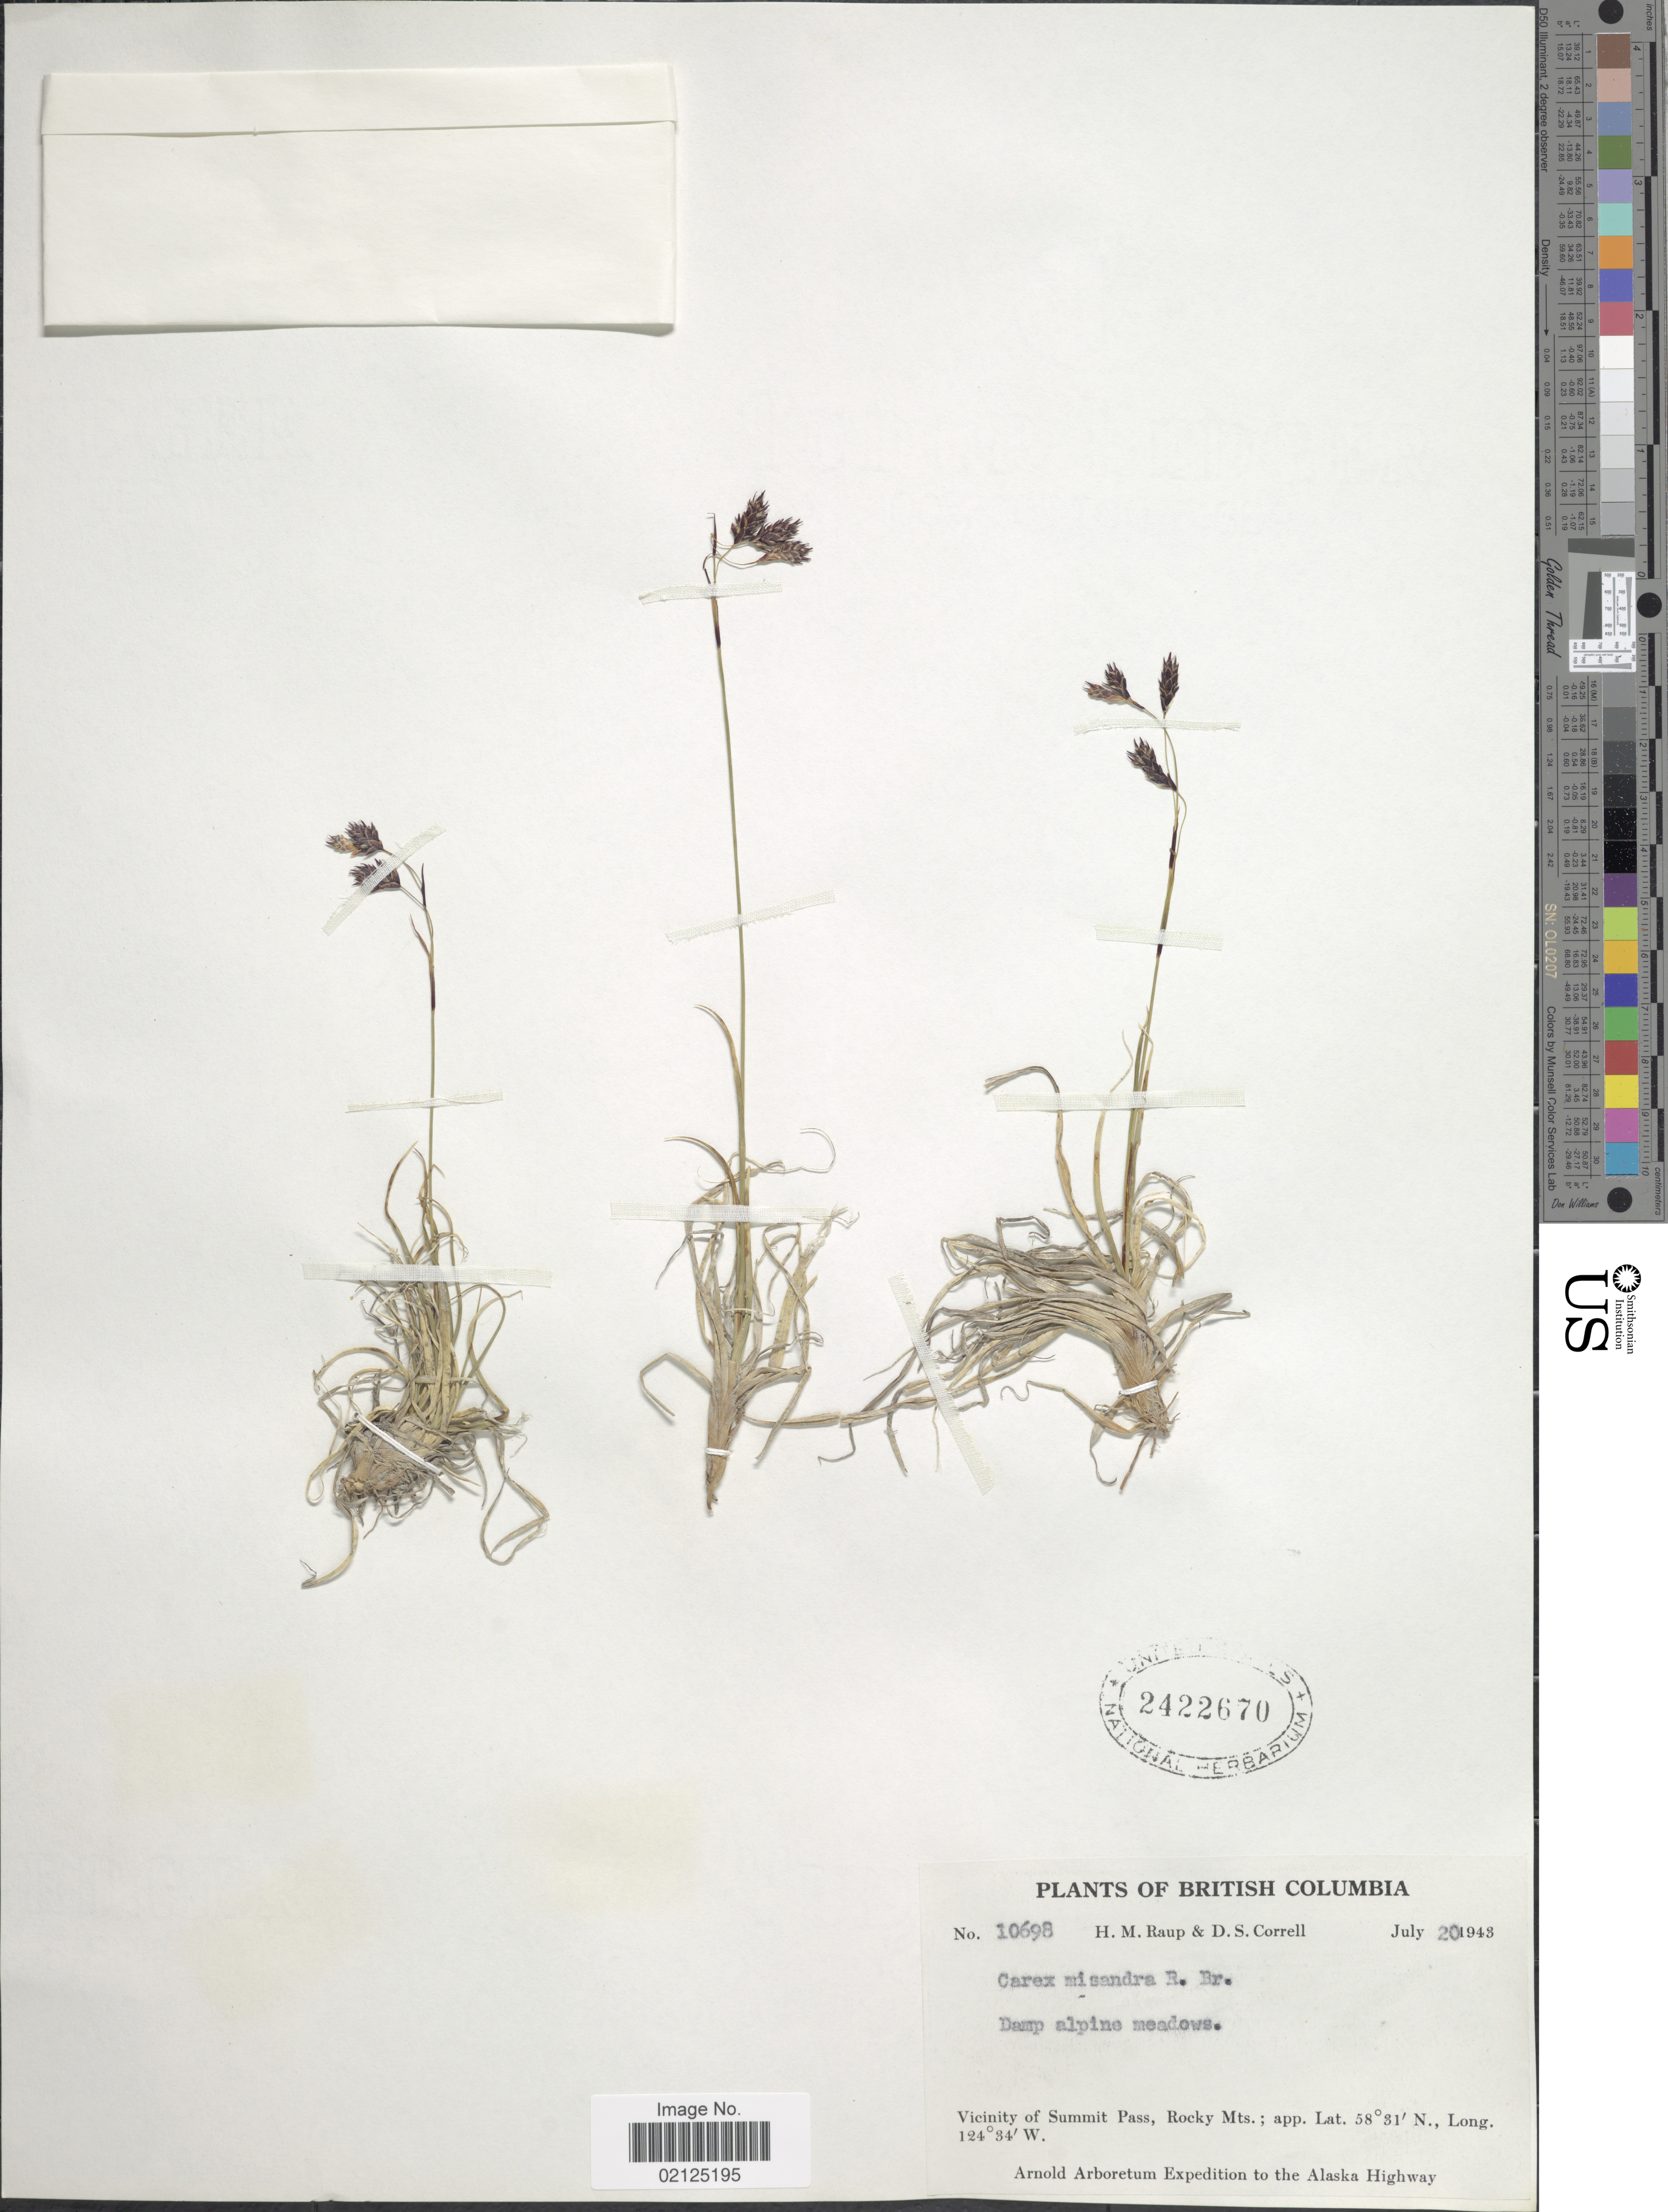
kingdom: Plantae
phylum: Tracheophyta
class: Liliopsida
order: Poales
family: Cyperaceae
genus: Carex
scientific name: Carex fuliginosa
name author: Schkuhr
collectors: H. Raup & D. S. Correll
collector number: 10698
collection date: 1943-07-20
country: Canada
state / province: British Columbia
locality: Damp alpine meadows, Vicinity of Summit Pass, Rocky Mts.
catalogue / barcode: US 2422670